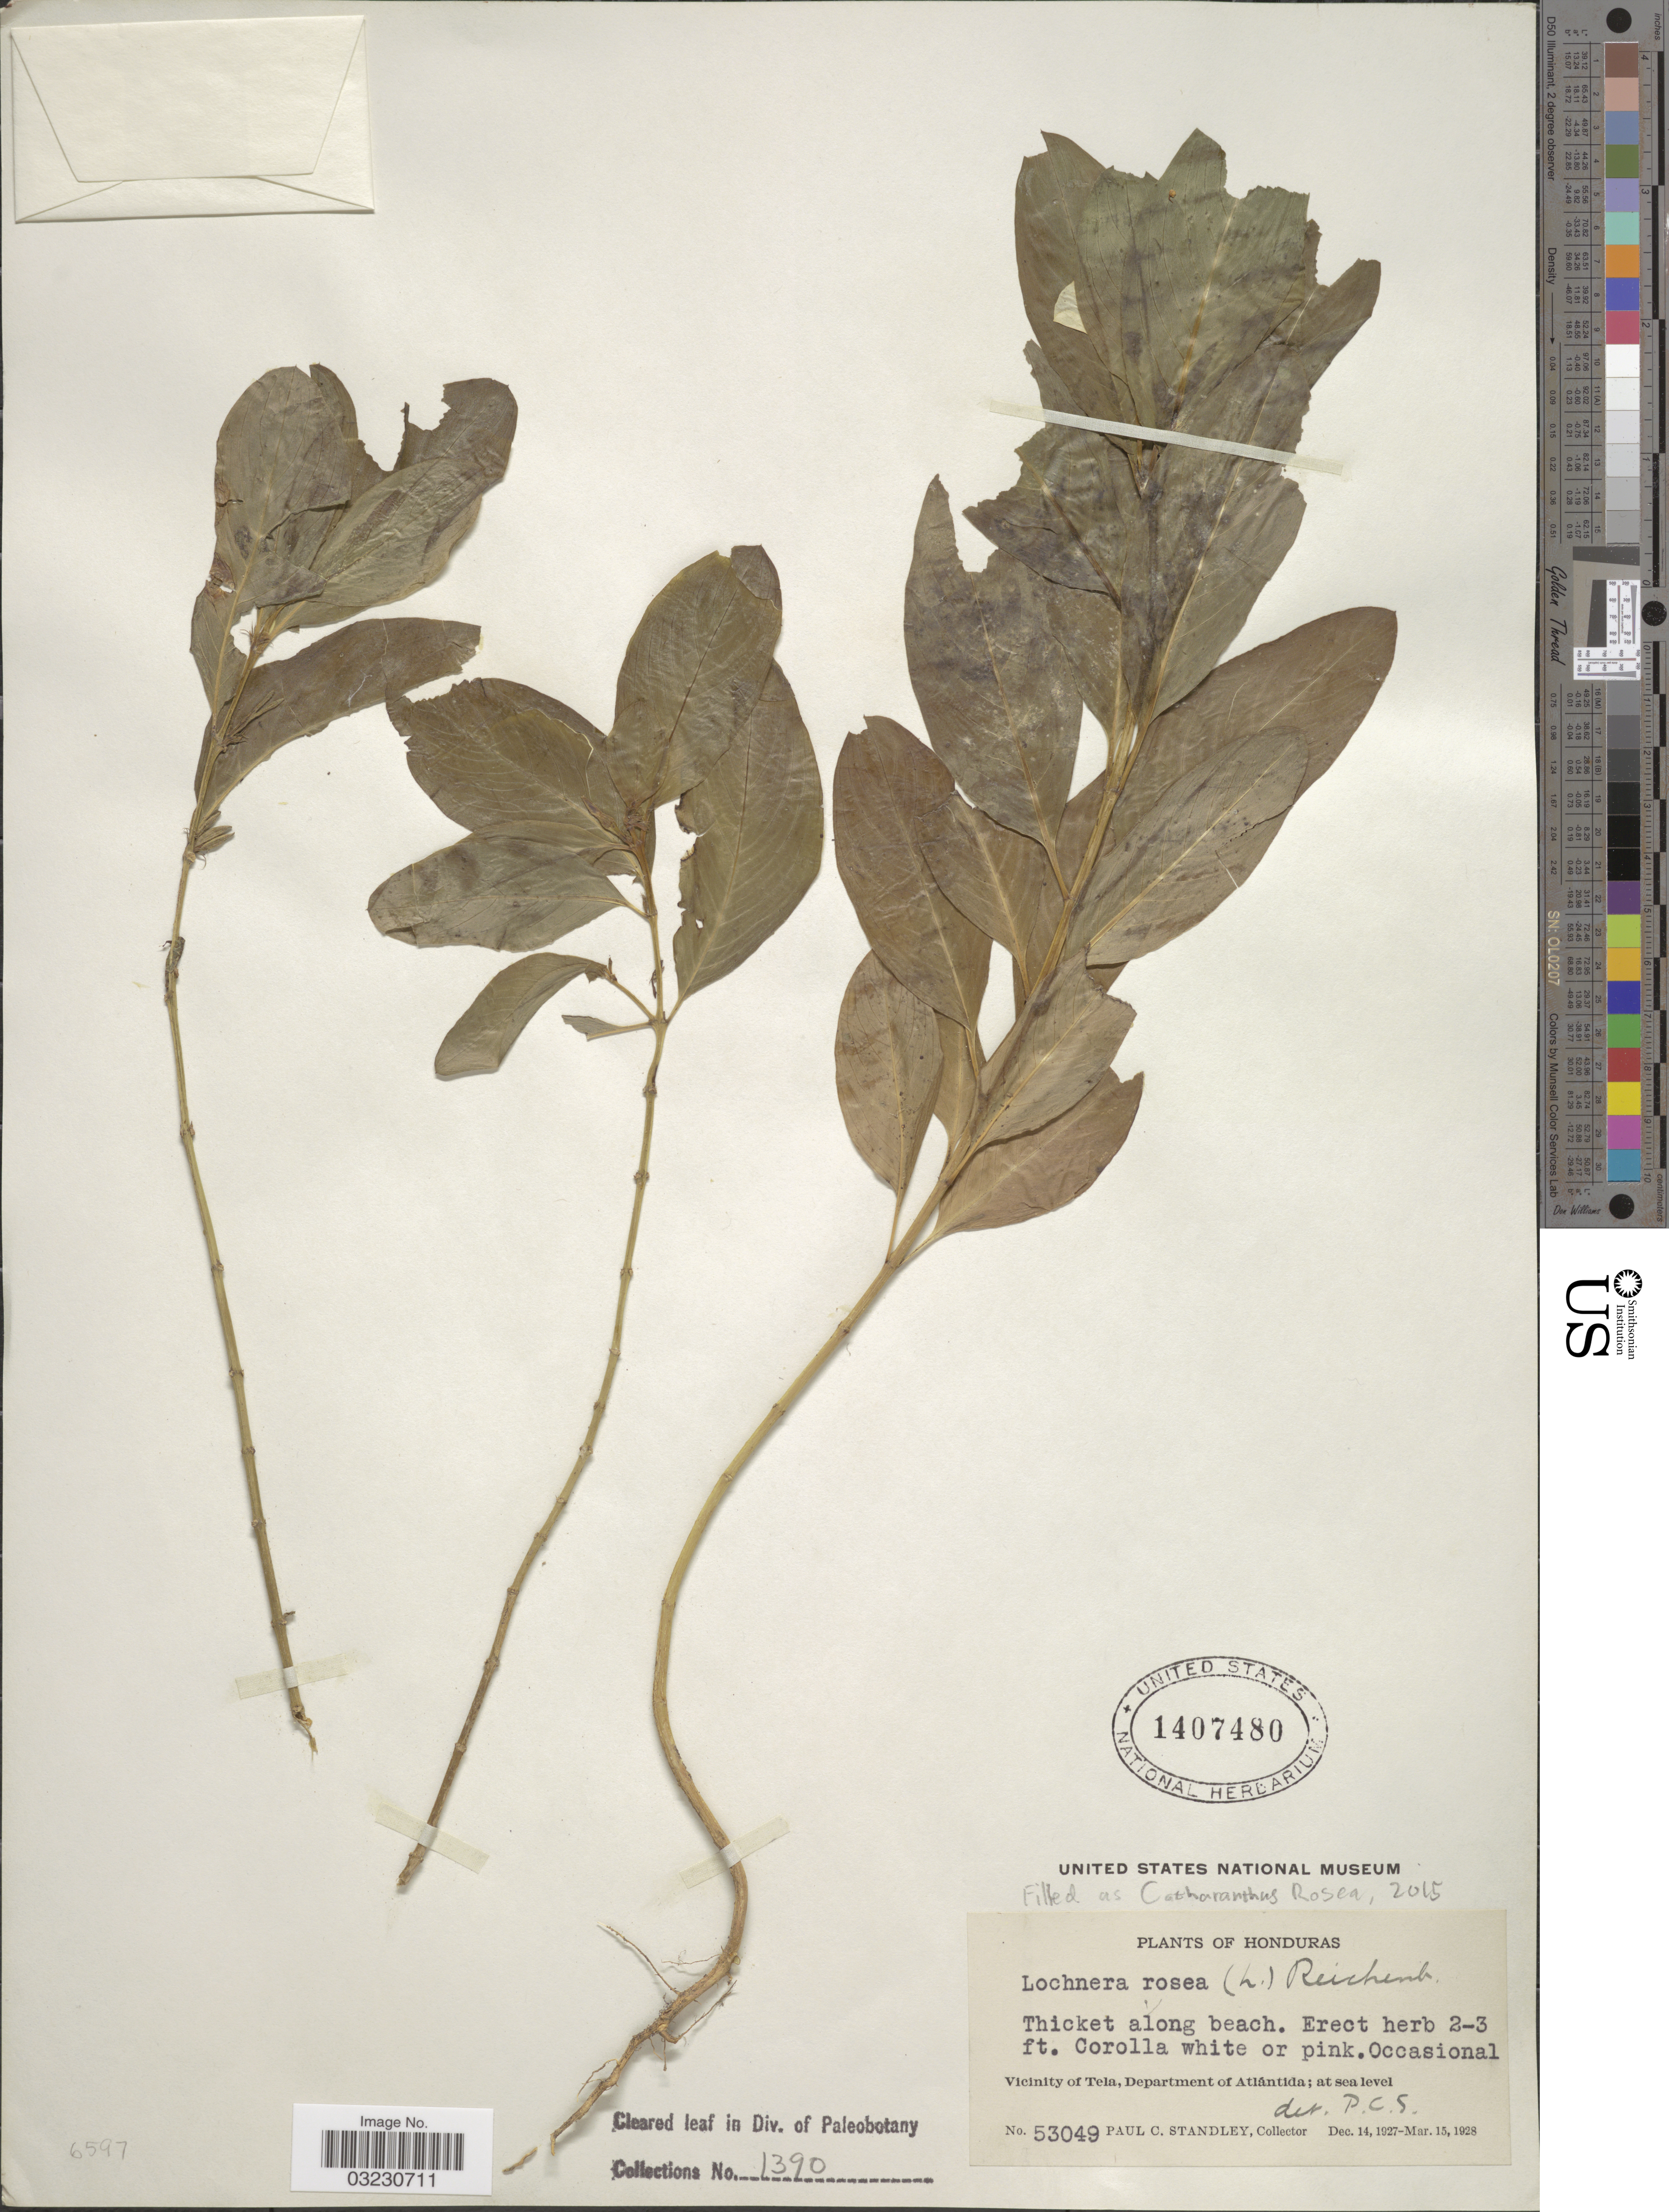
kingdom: Plantae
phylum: Tracheophyta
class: Magnoliopsida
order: Gentianales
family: Apocynaceae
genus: Catharanthus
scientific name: Catharanthus roseus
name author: (L.) G. Don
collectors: P. C. Standley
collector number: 53049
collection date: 1927-12-14/1928-03-15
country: Honduras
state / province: Atlántida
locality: Vicinity of Tela, Department of Atlántida.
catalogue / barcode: US 1407480